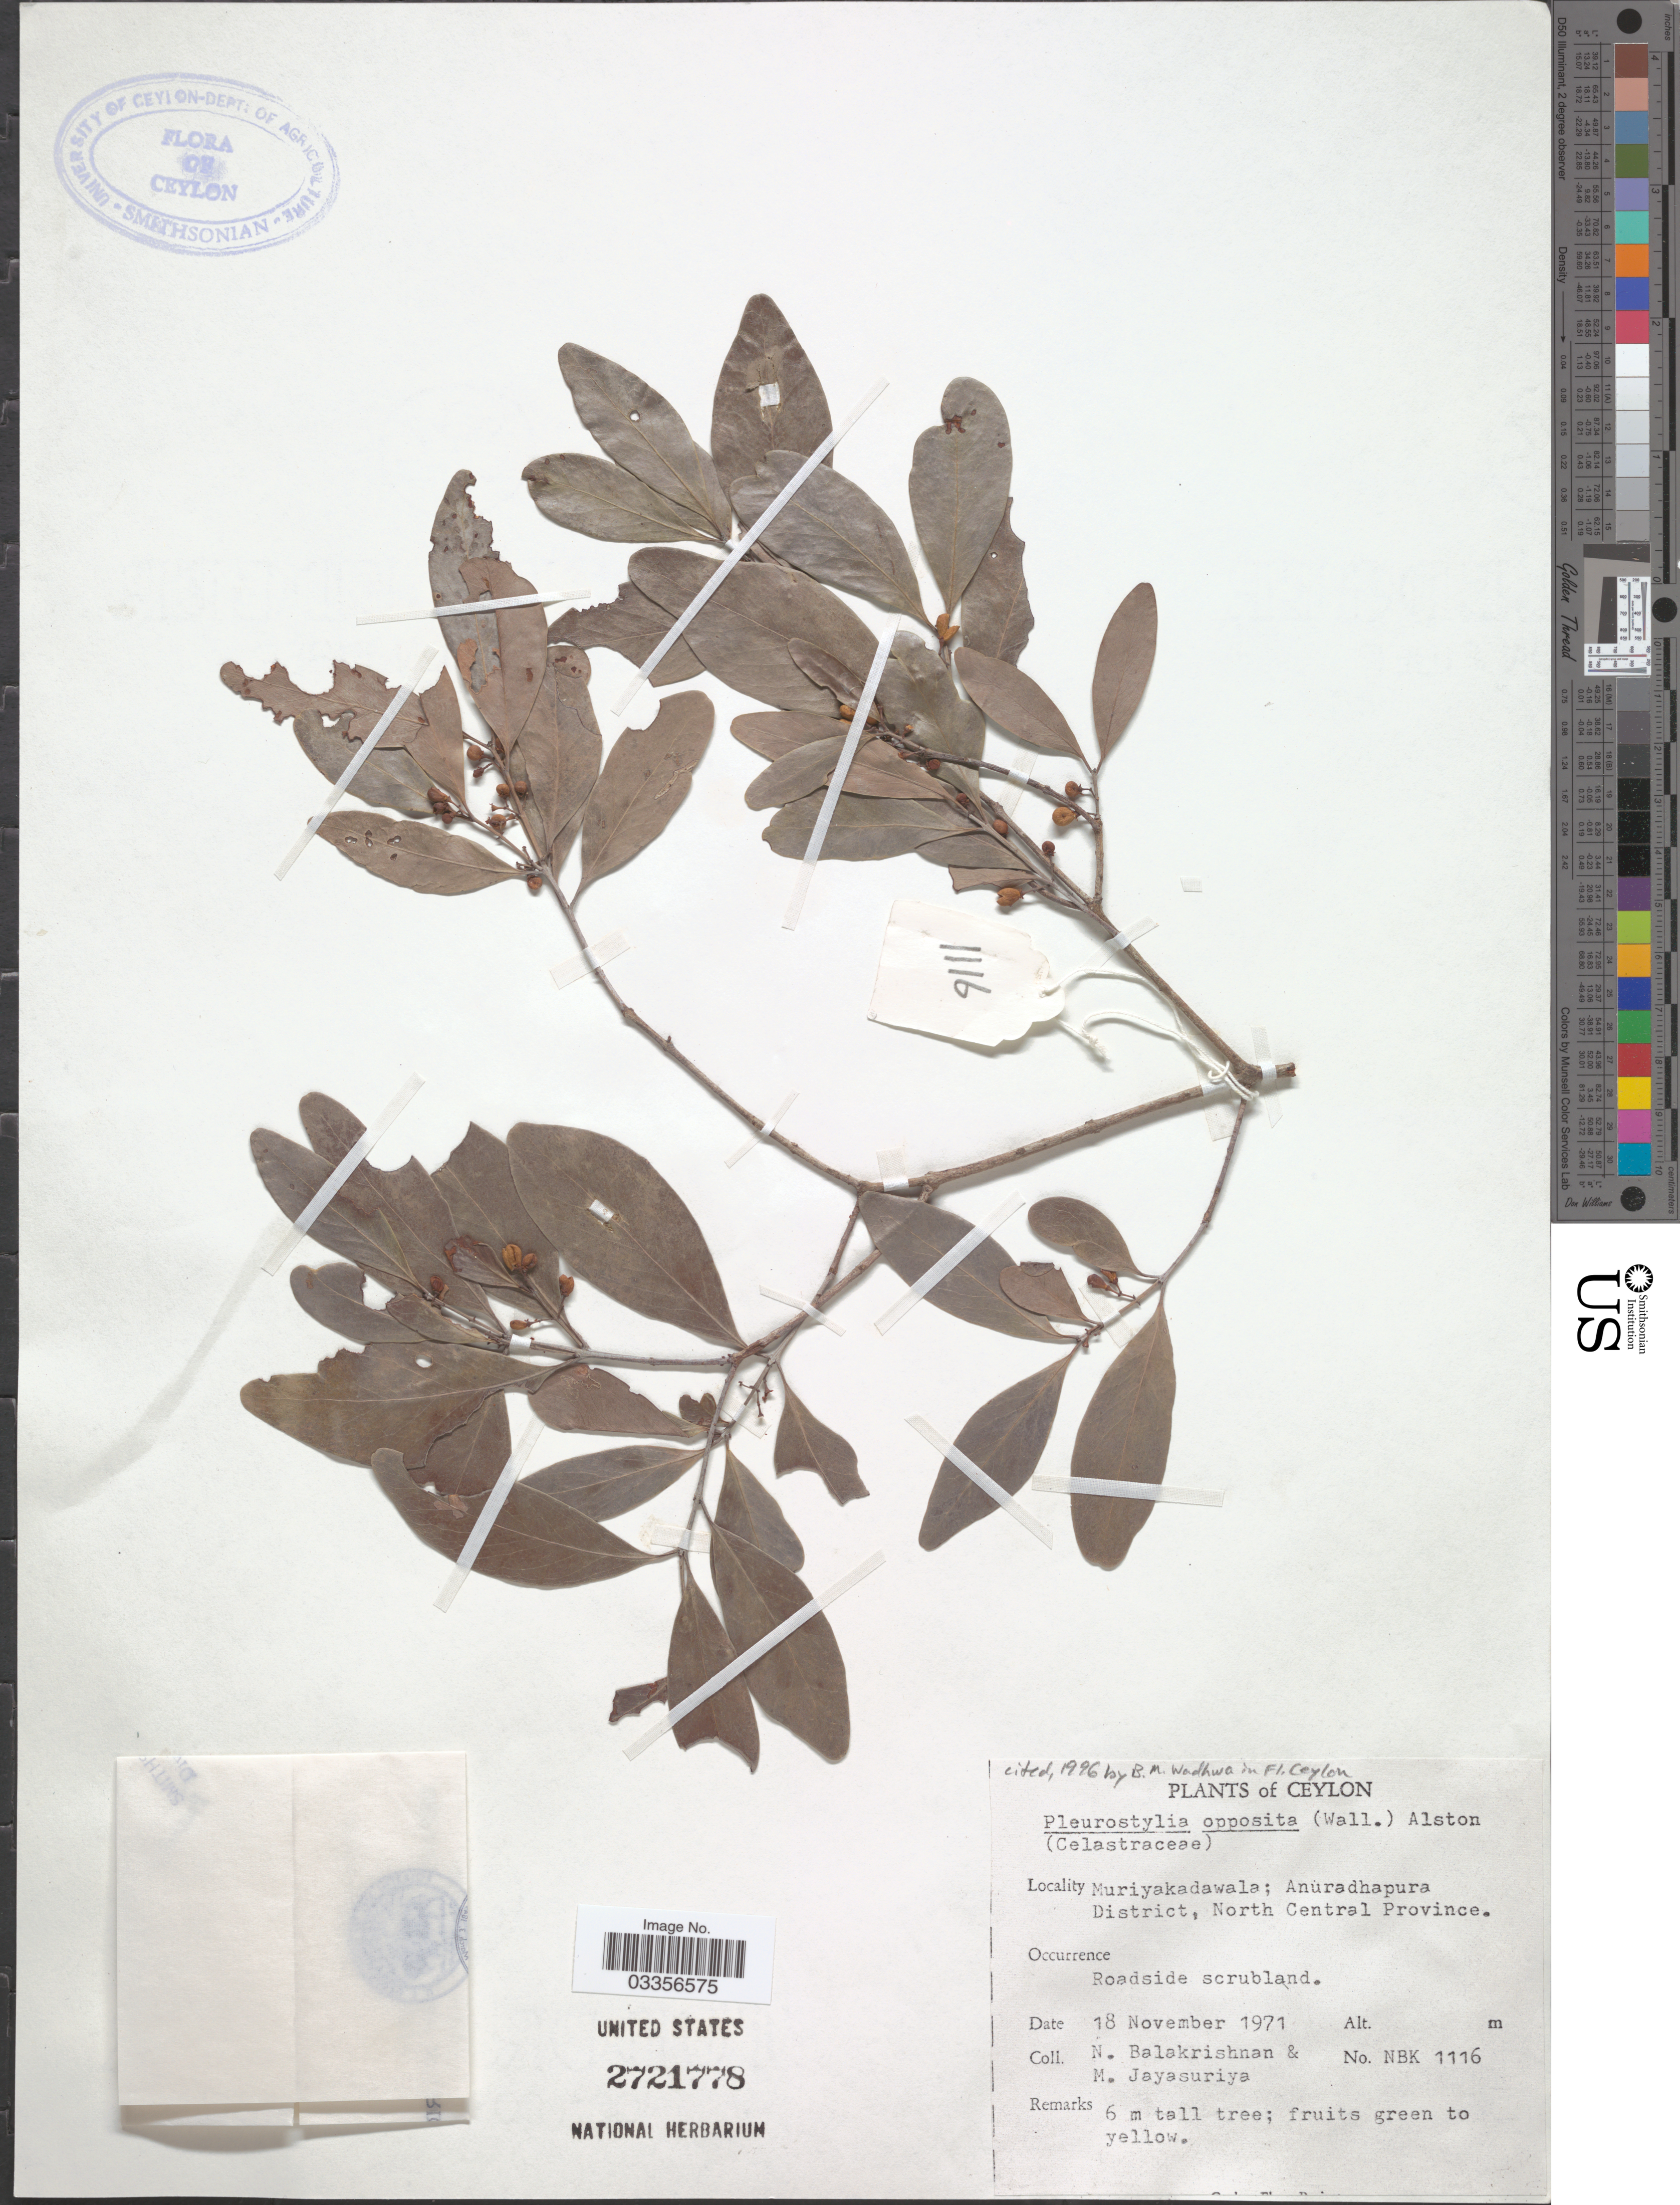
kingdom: Plantae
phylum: Tracheophyta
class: Magnoliopsida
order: Celastrales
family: Celastraceae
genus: Pleurostylia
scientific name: Pleurostylia opposita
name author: (Wall.) Alston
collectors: N. Balakrishnan & M. Jayasuriya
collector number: NBK1116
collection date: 1971-11-18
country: Sri Lanka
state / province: North Central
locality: Ceylon, Muriyakadawala; Anuradhapura District.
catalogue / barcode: US 2721778